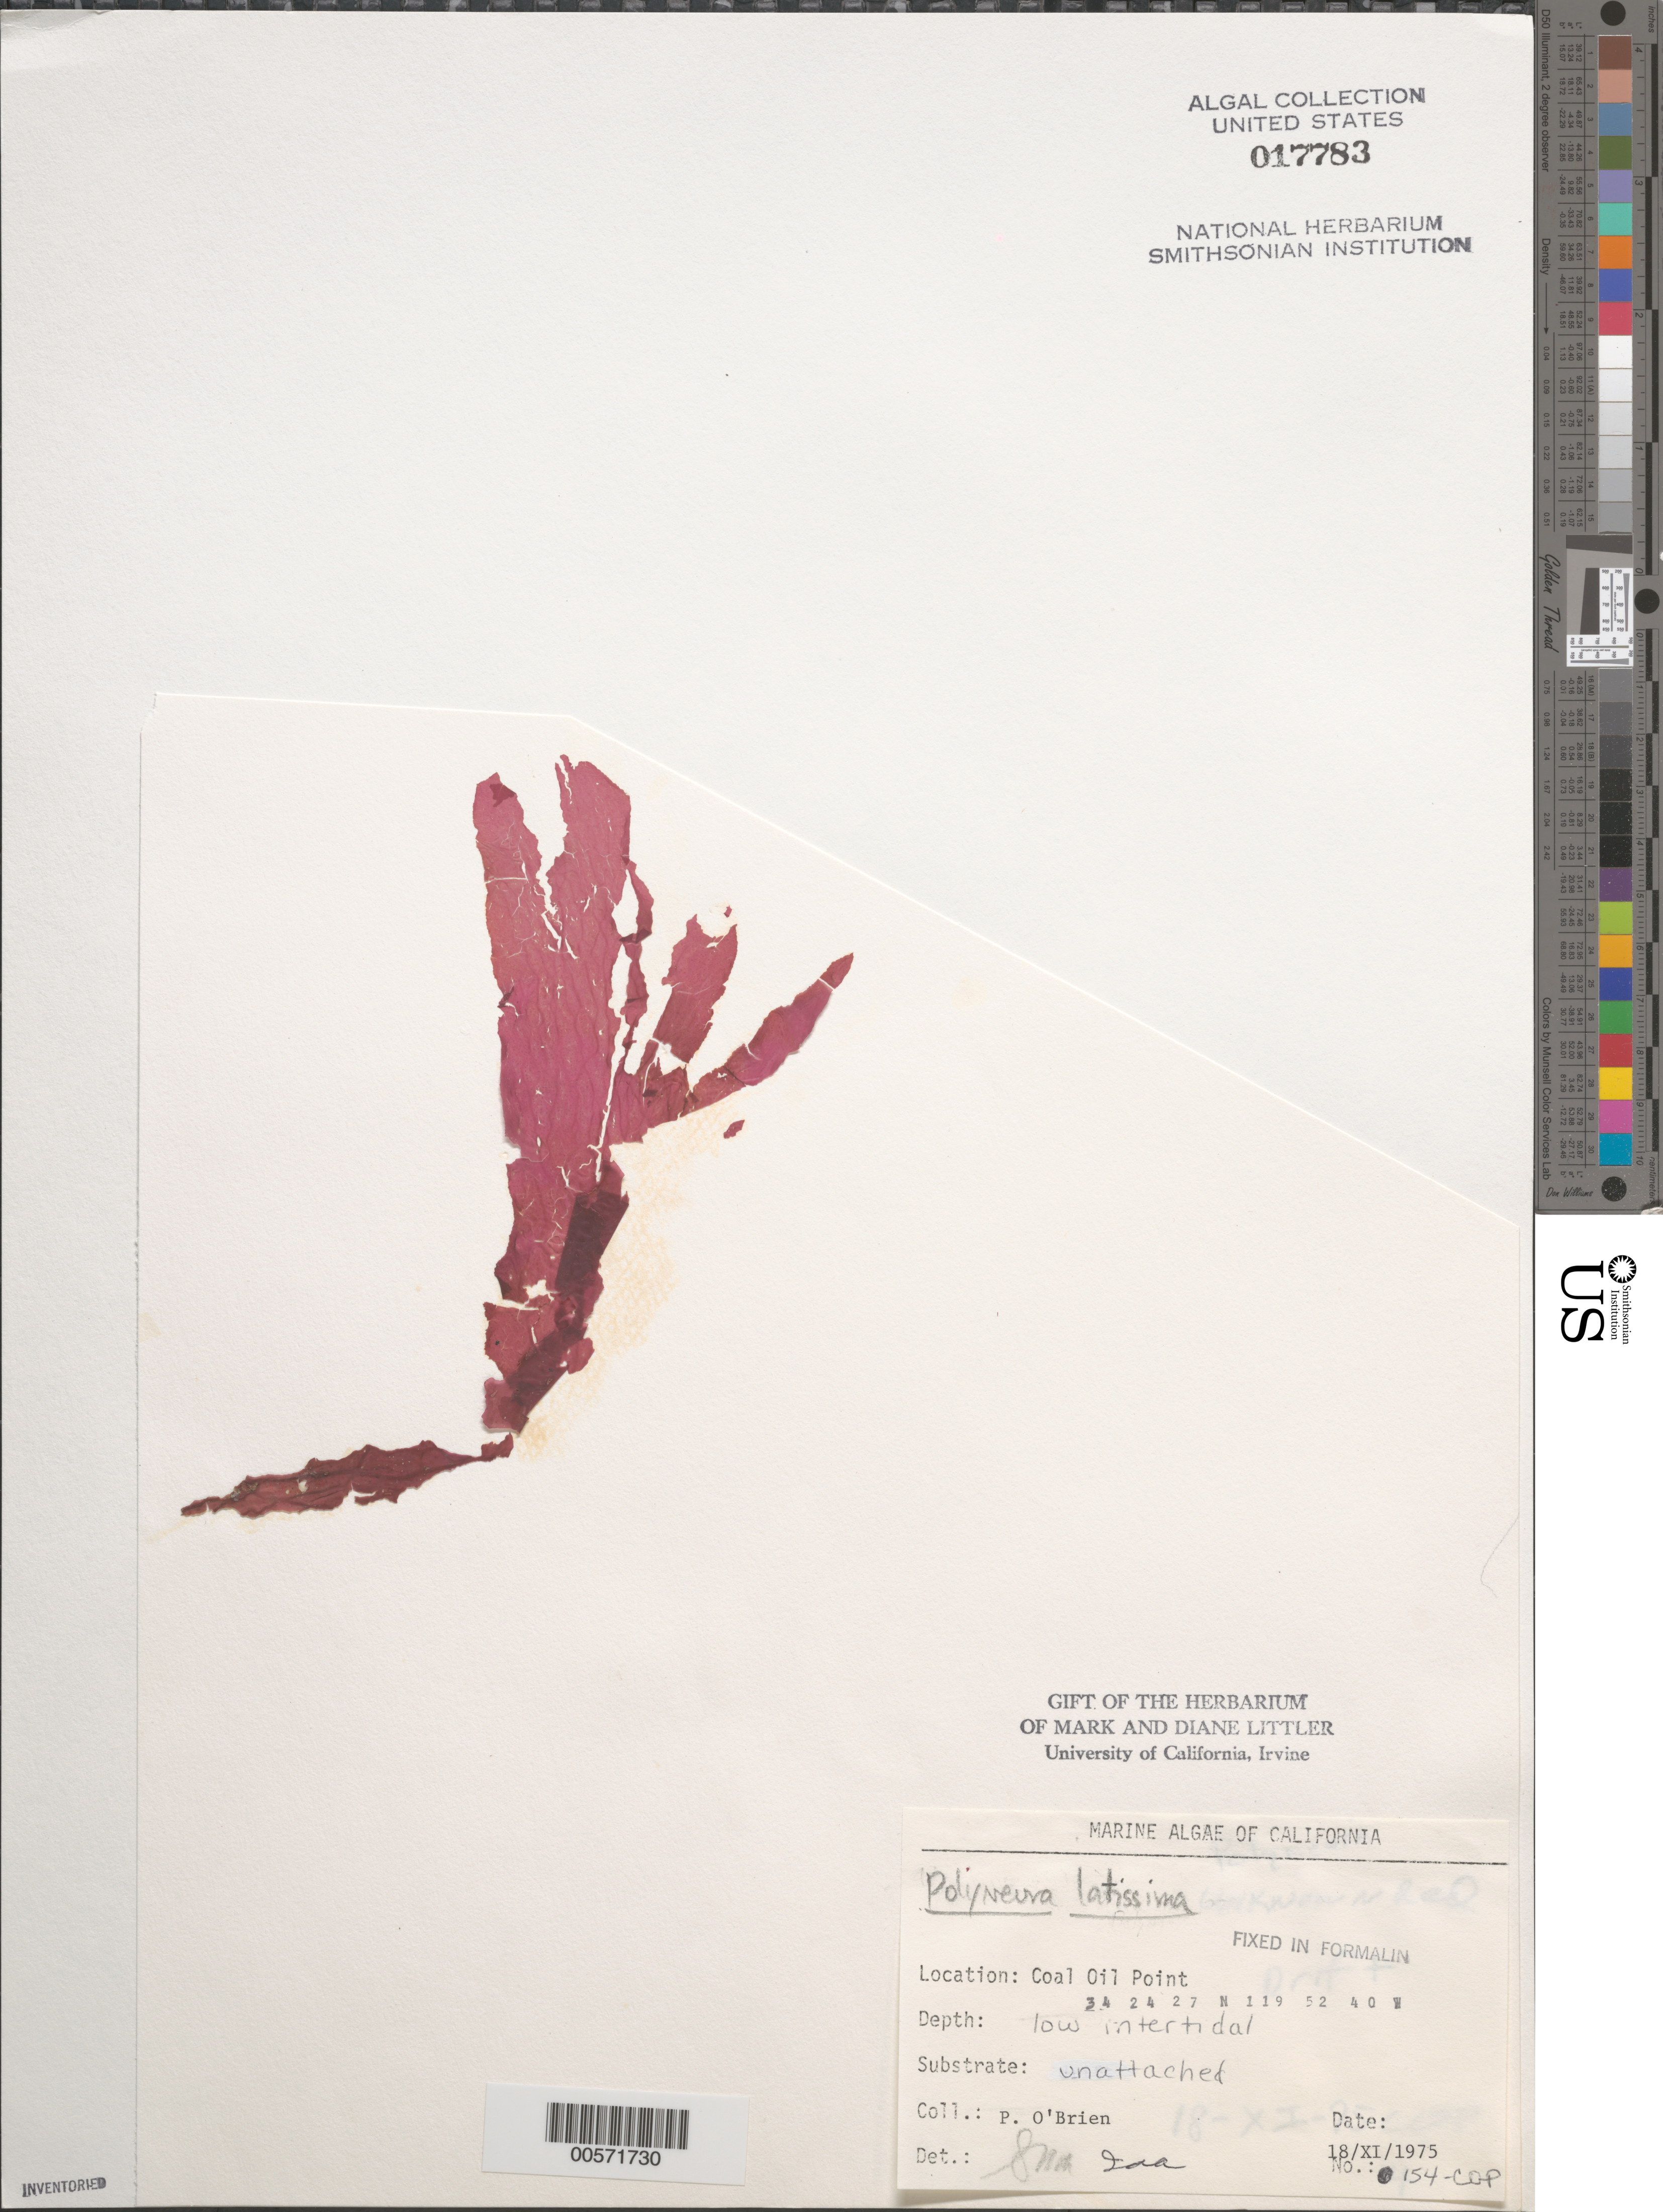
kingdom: Plantae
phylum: Rhodophyta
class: Florideophyceae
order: Ceramiales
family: Delesseriaceae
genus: Polyneura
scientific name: Polyneura latissima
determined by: Murray, S. N.; Abbott, I. A.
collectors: P. O'Brien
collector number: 154-cop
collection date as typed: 18 Nov 1975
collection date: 1975-11-18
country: United States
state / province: California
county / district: Santa Barbara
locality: Coal Oil Point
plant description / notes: BLM-SOCALBIGHT Rocky Intertidal Survey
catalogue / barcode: US 17783